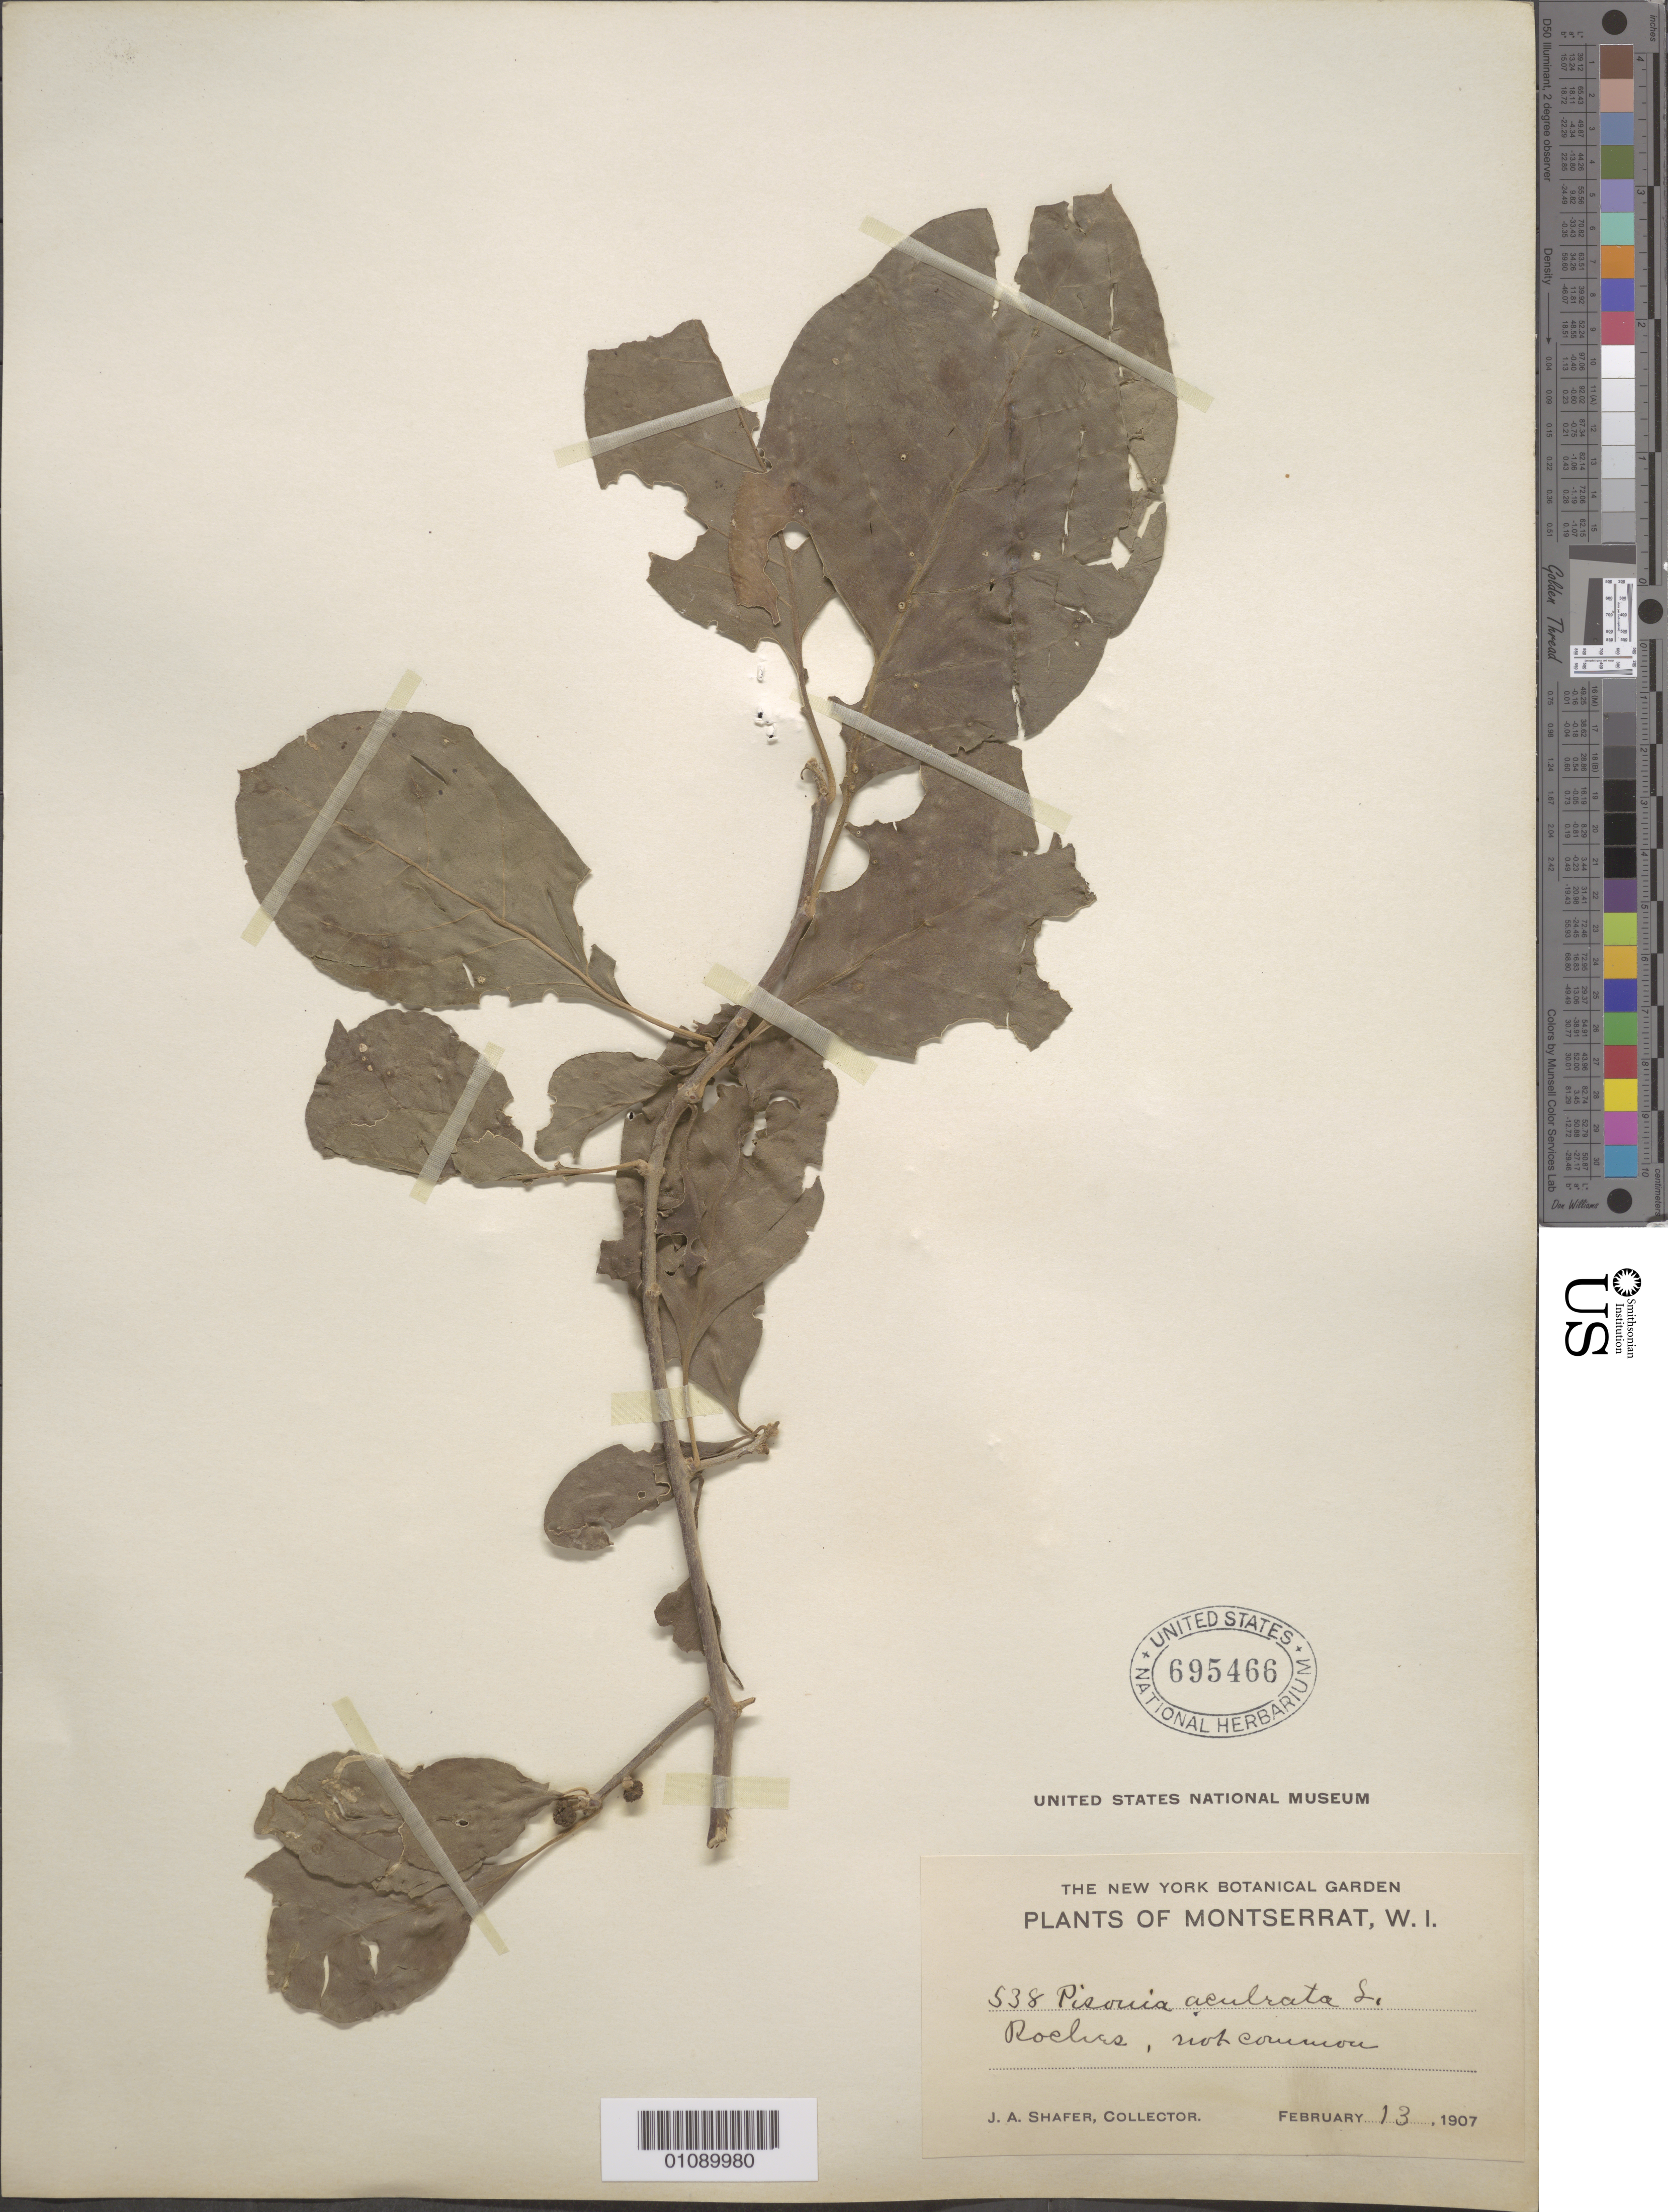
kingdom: Plantae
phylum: Tracheophyta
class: Magnoliopsida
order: Caryophyllales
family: Nyctaginaceae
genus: Pisonia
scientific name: Pisonia aculeata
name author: L.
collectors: J. A. Shafer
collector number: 538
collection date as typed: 13 Feb 1907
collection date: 1907-02-13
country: Montserrat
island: Montserrat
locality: Roches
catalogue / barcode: US 695466